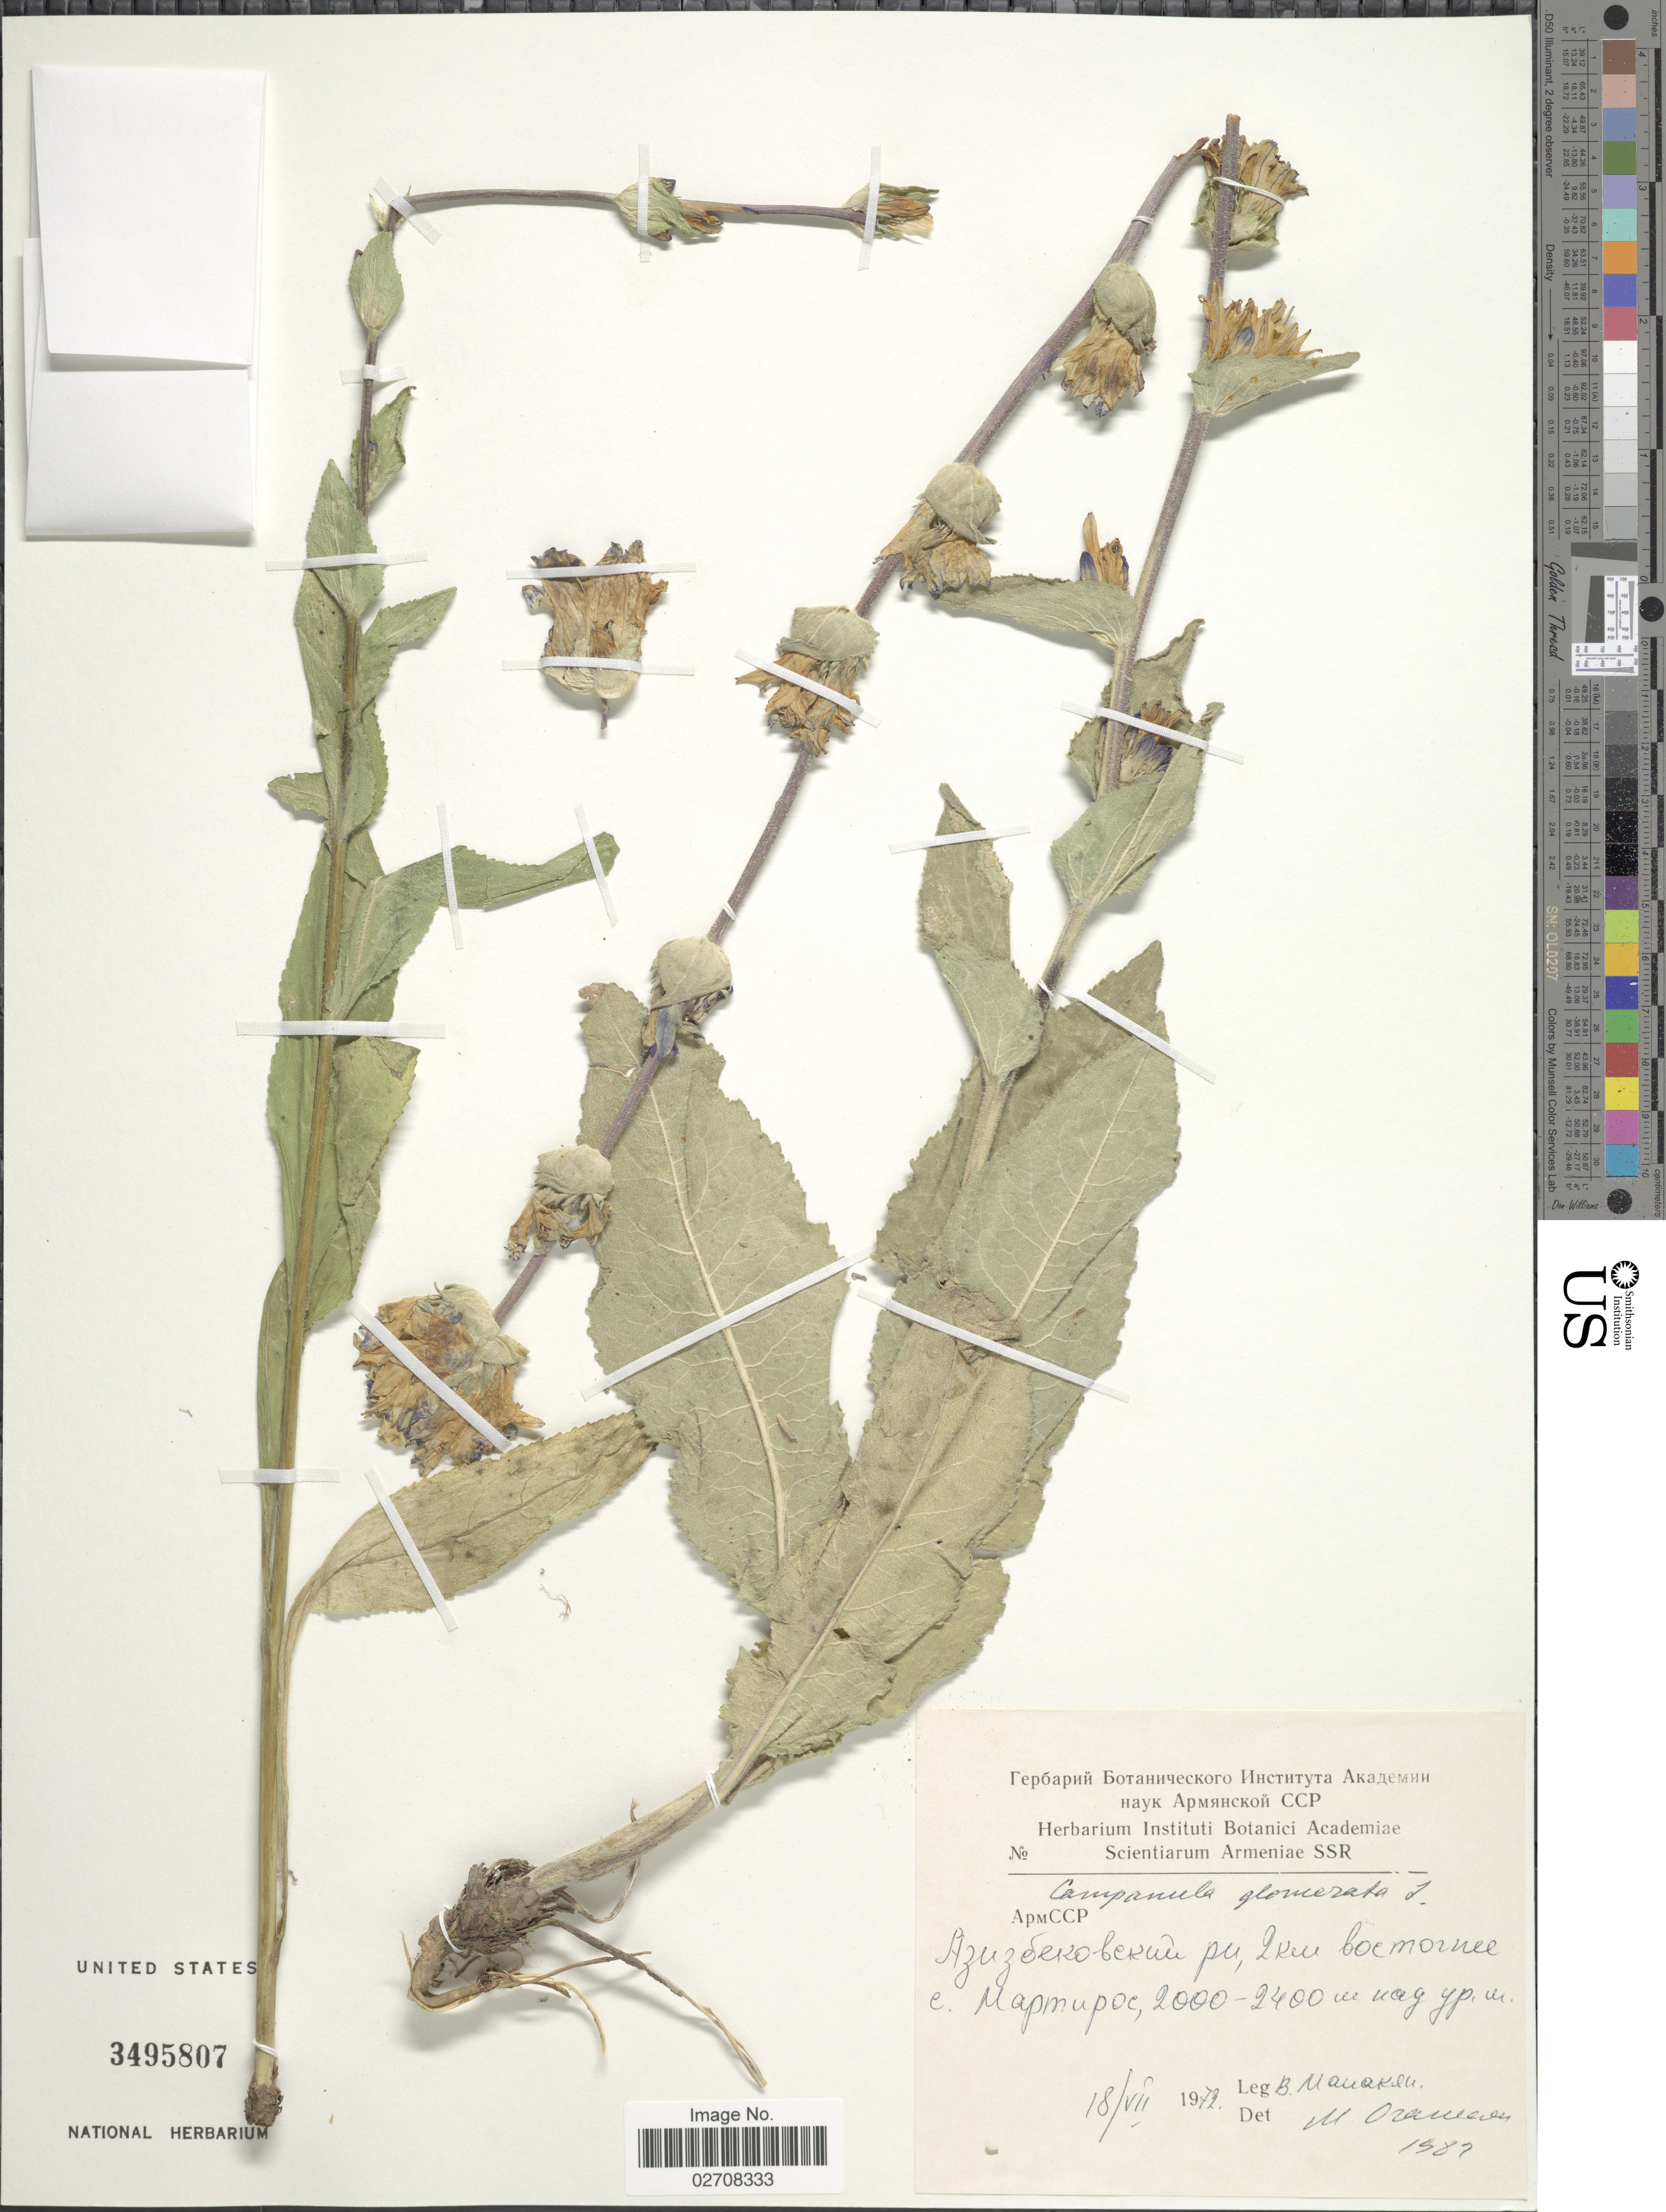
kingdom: Plantae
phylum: Tracheophyta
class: Magnoliopsida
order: Asterales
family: Campanulaceae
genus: Campanula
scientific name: Campanula glomerata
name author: L.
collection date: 1972-07-18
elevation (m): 2000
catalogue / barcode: US 3495807